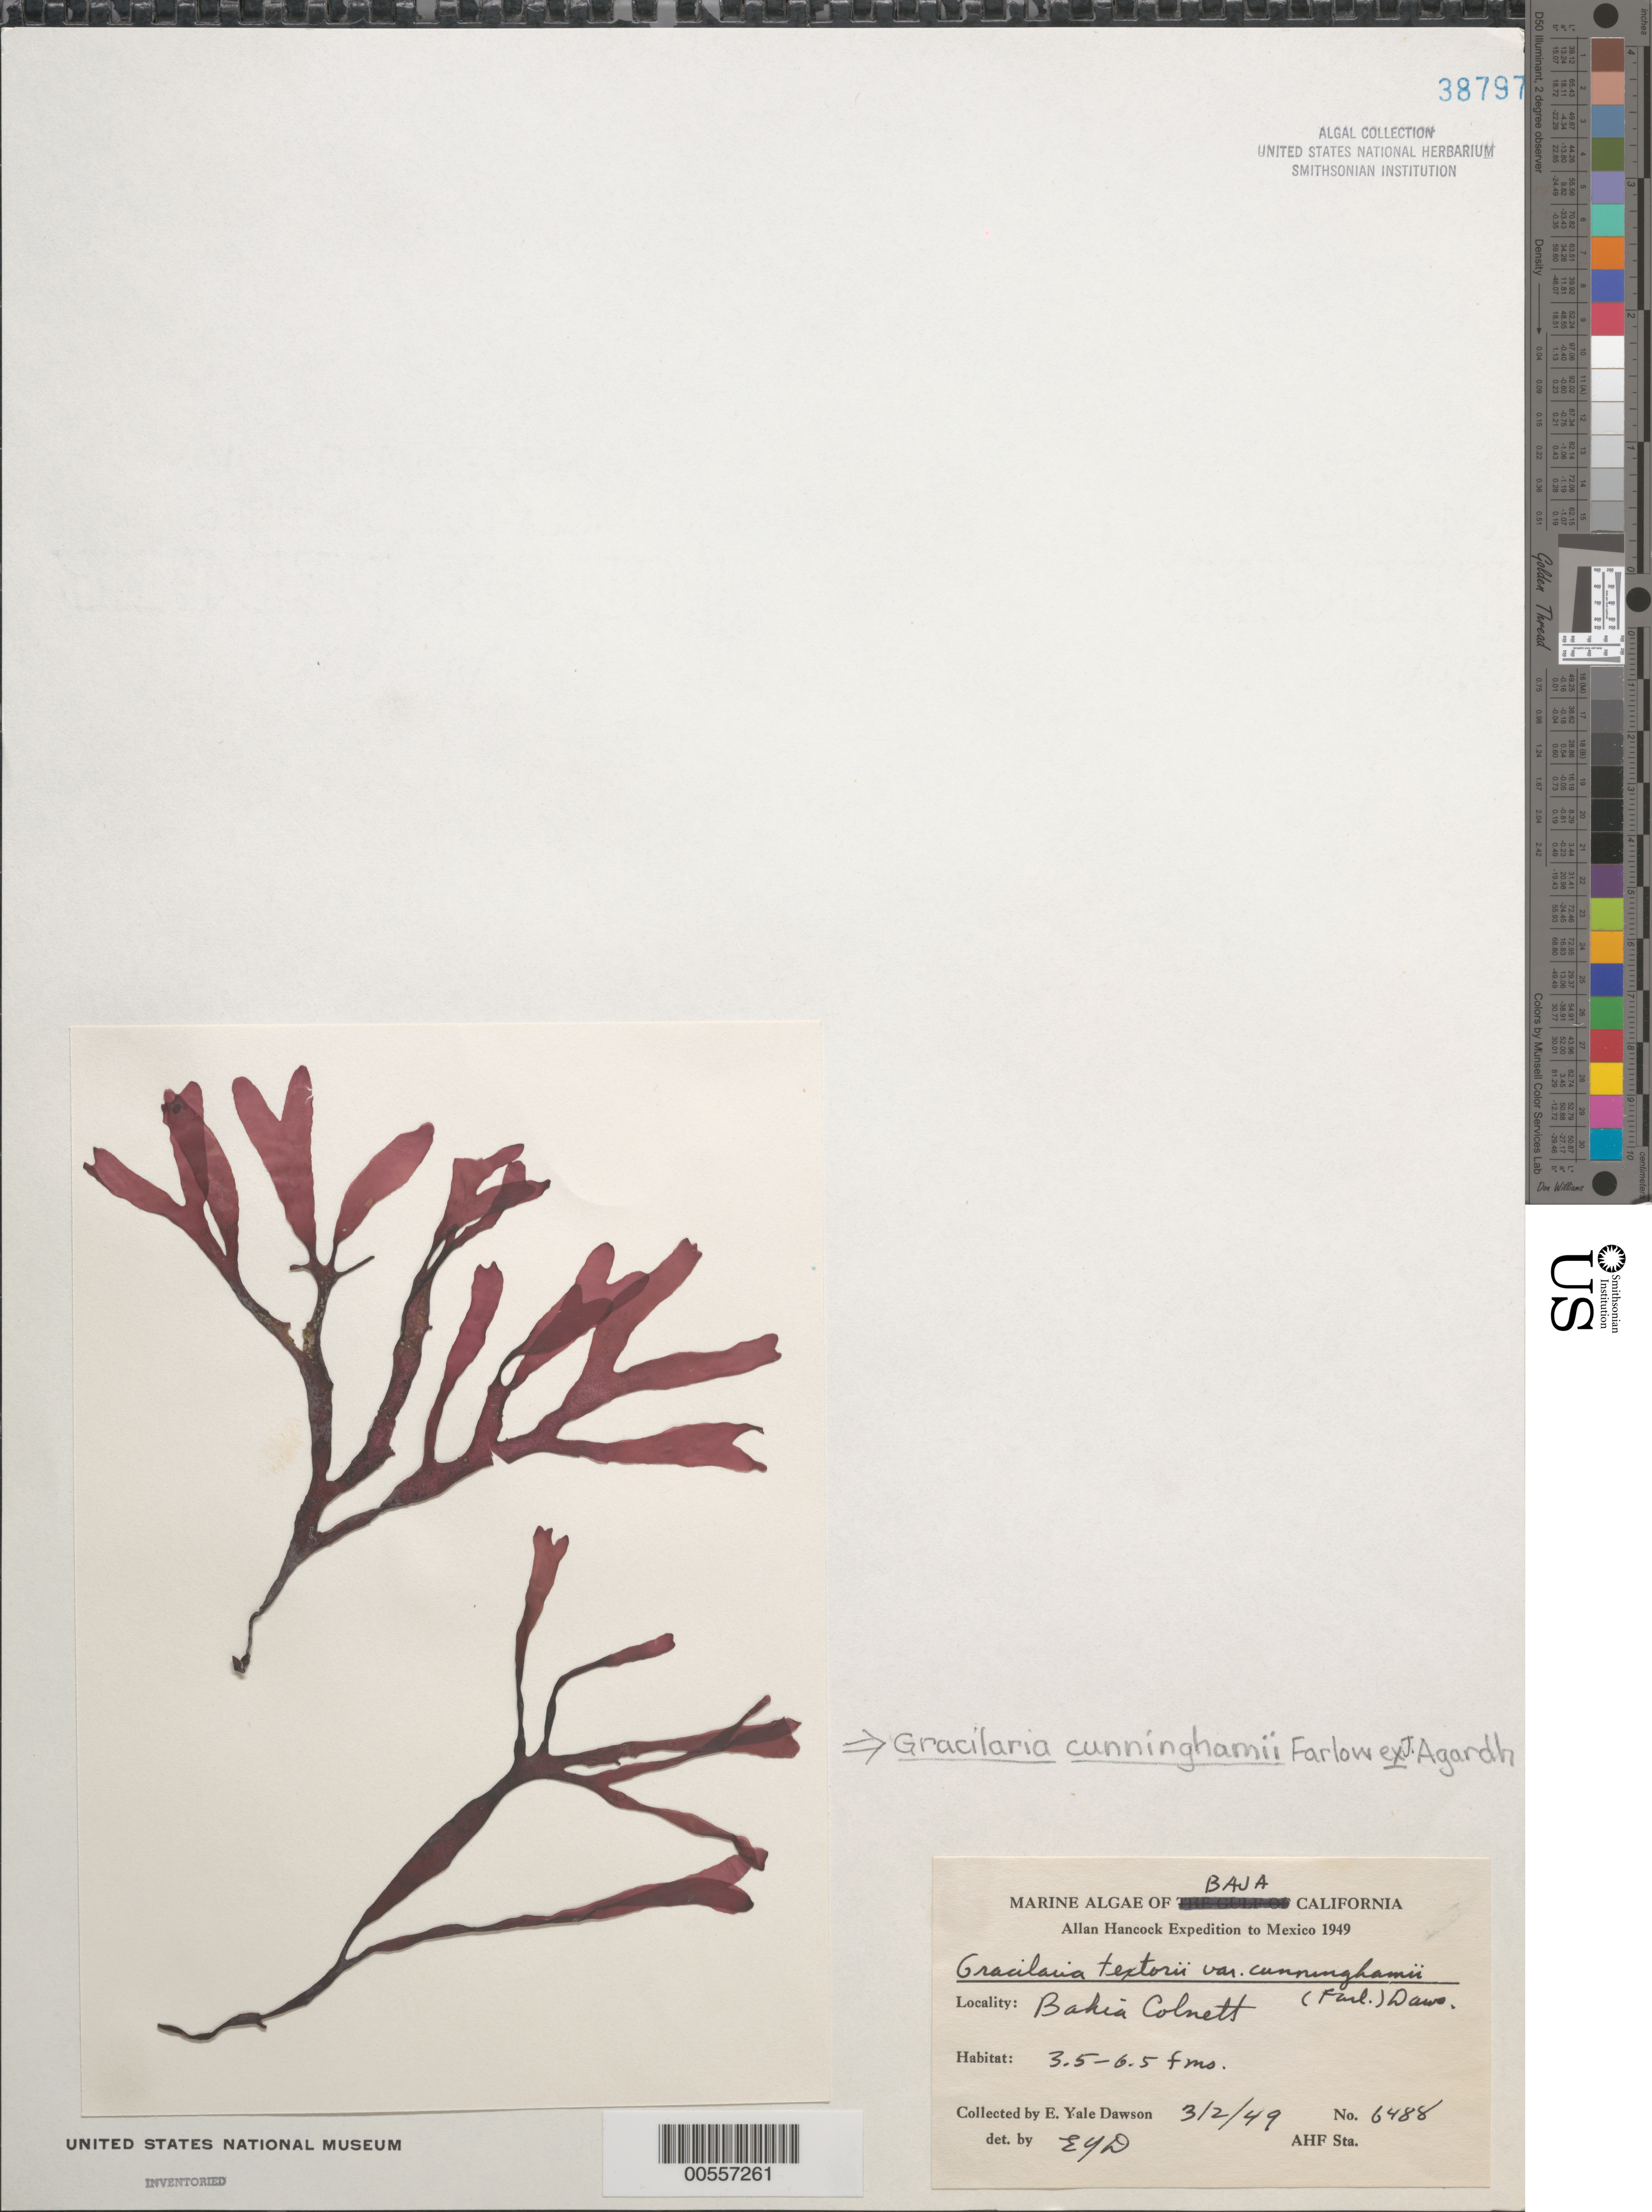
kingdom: Plantae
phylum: Rhodophyta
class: Florideophyceae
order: Gracilariales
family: Gracilariaceae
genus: Gracilaria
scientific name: Gracilaria textorii var. cunninghamii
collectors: E. Y. Dawson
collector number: EYD 6488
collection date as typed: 02 Mar 1949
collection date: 1949-03-02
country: Mexico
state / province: Baja California Norte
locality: Bahia Colnett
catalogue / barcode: US 38797